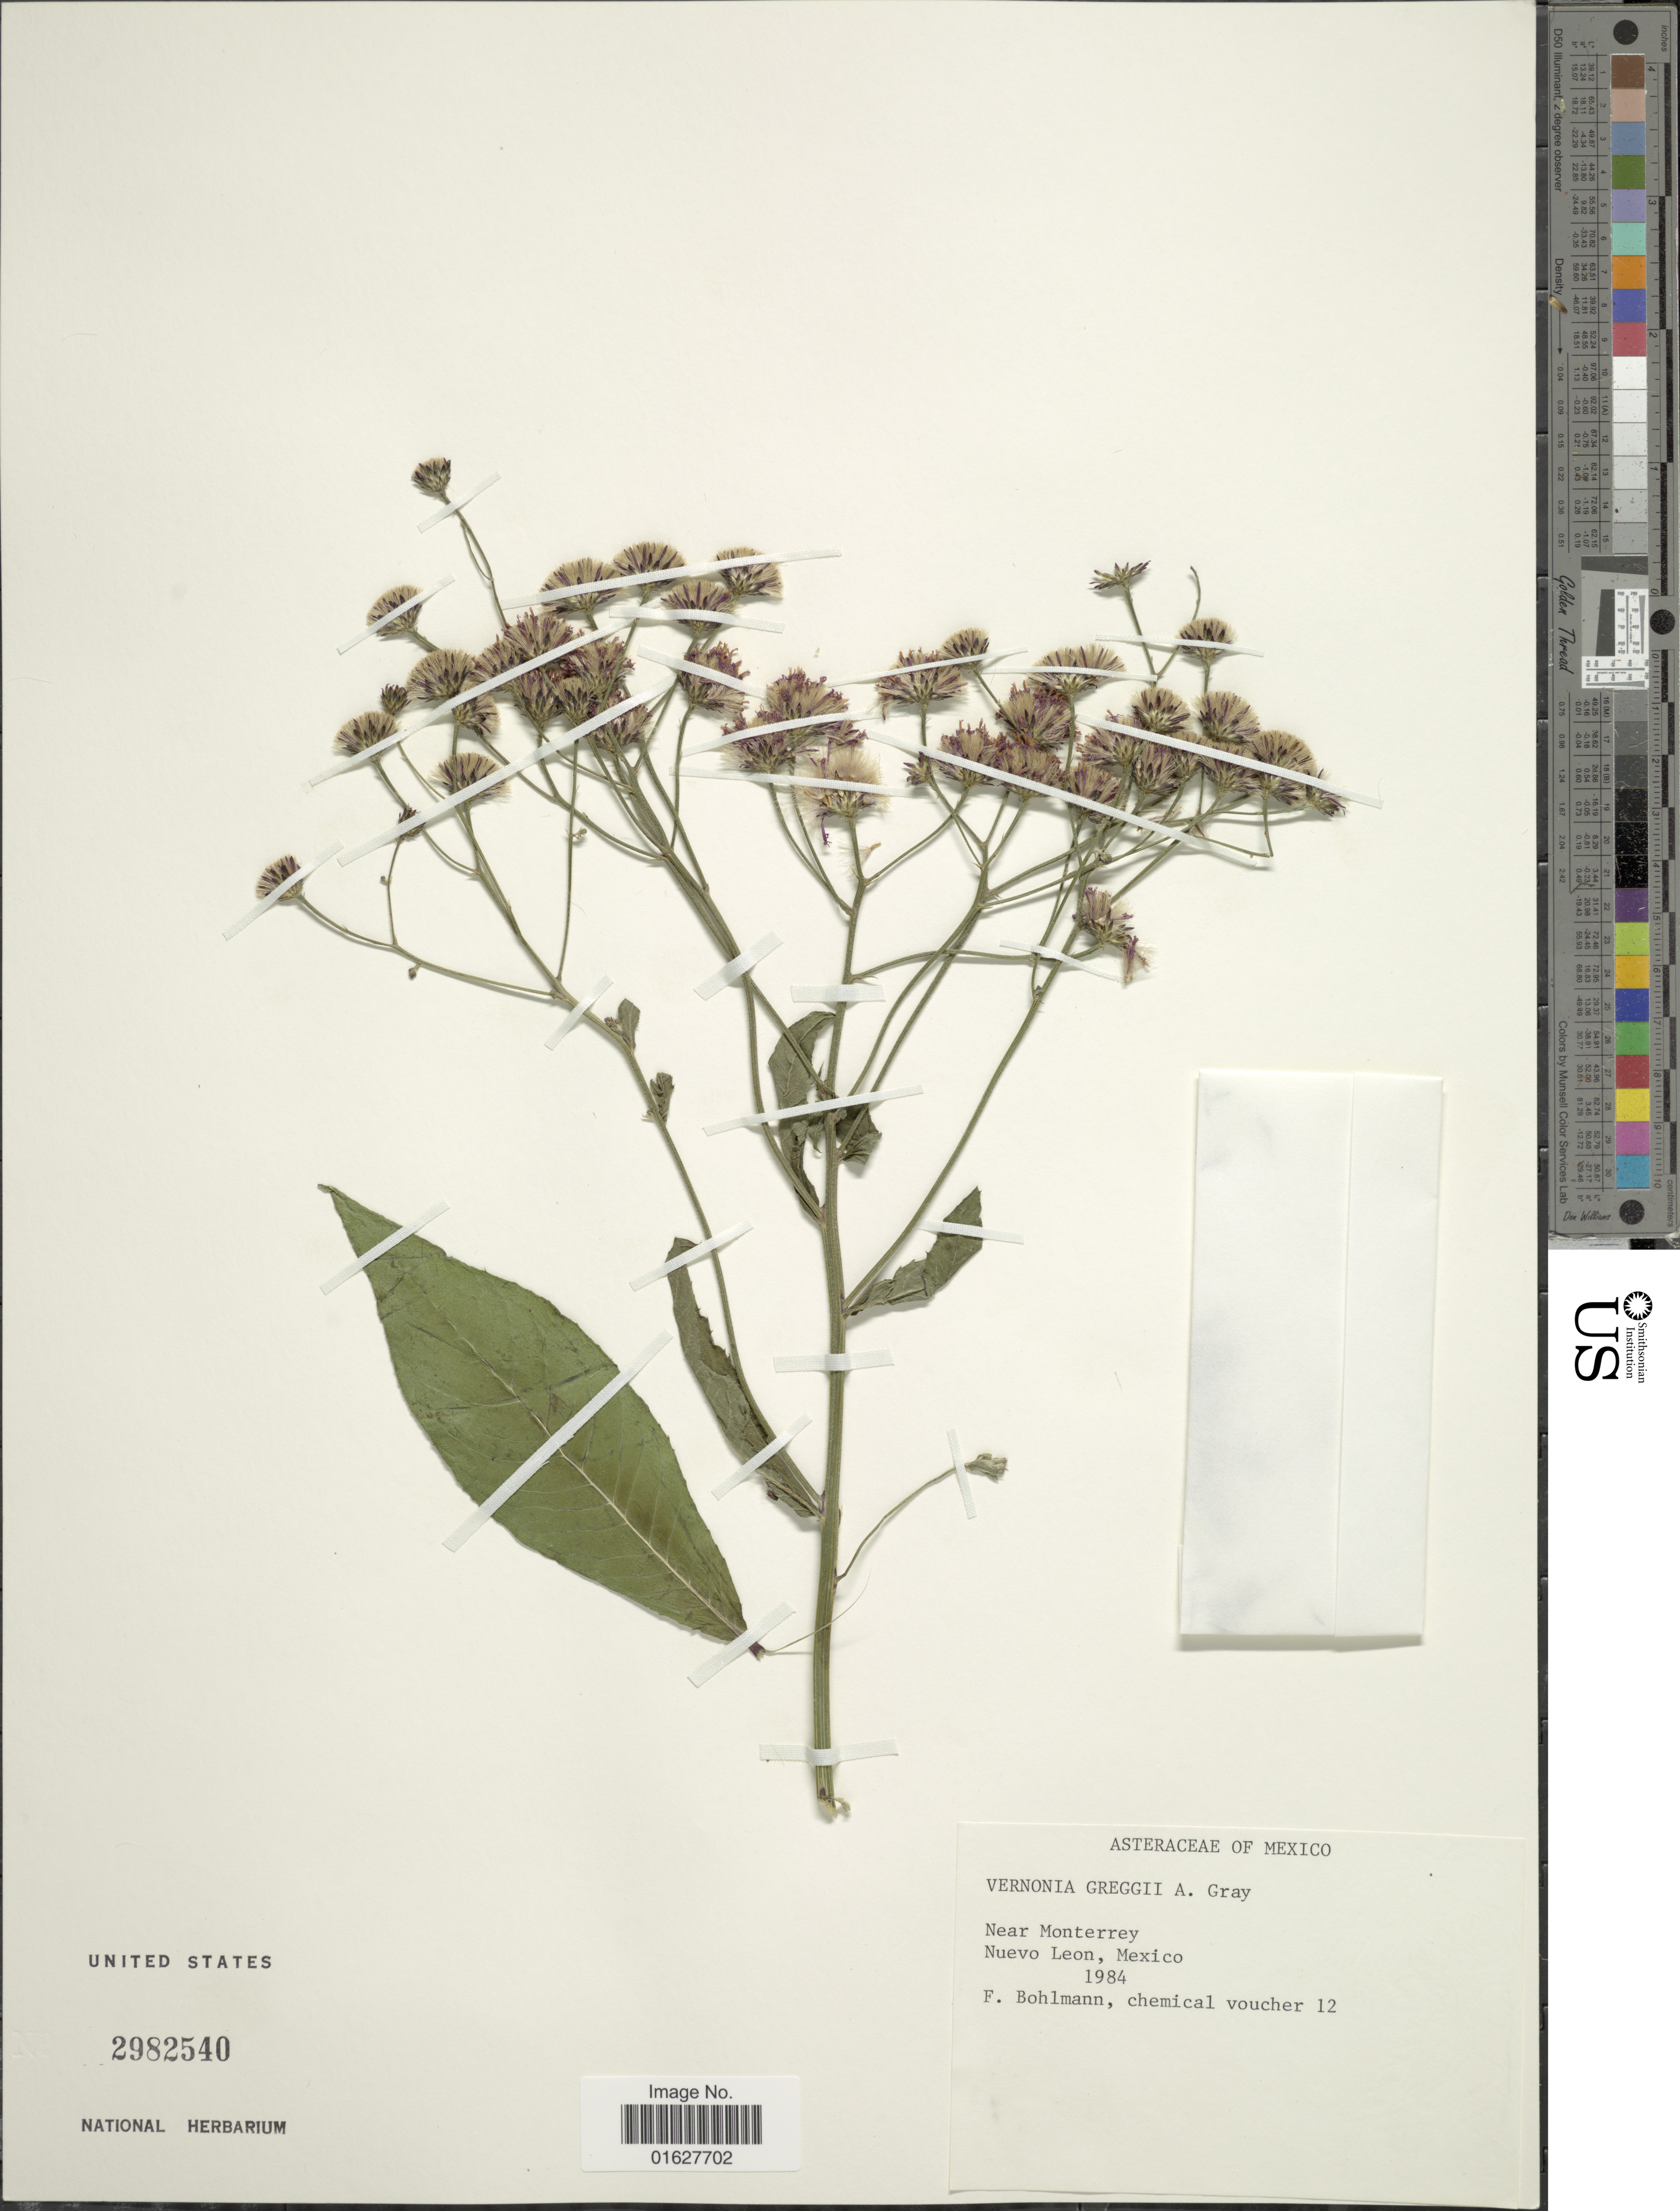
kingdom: Plantae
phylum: Tracheophyta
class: Magnoliopsida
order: Asterales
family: Asteraceae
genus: Vernonia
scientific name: Vernonia greggii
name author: A. Gray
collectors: Bohlmann, F.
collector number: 12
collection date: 1984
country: Mexico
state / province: Nuevo León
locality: Mexico. Near Monterrey, Nuevo León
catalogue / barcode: US 2982540